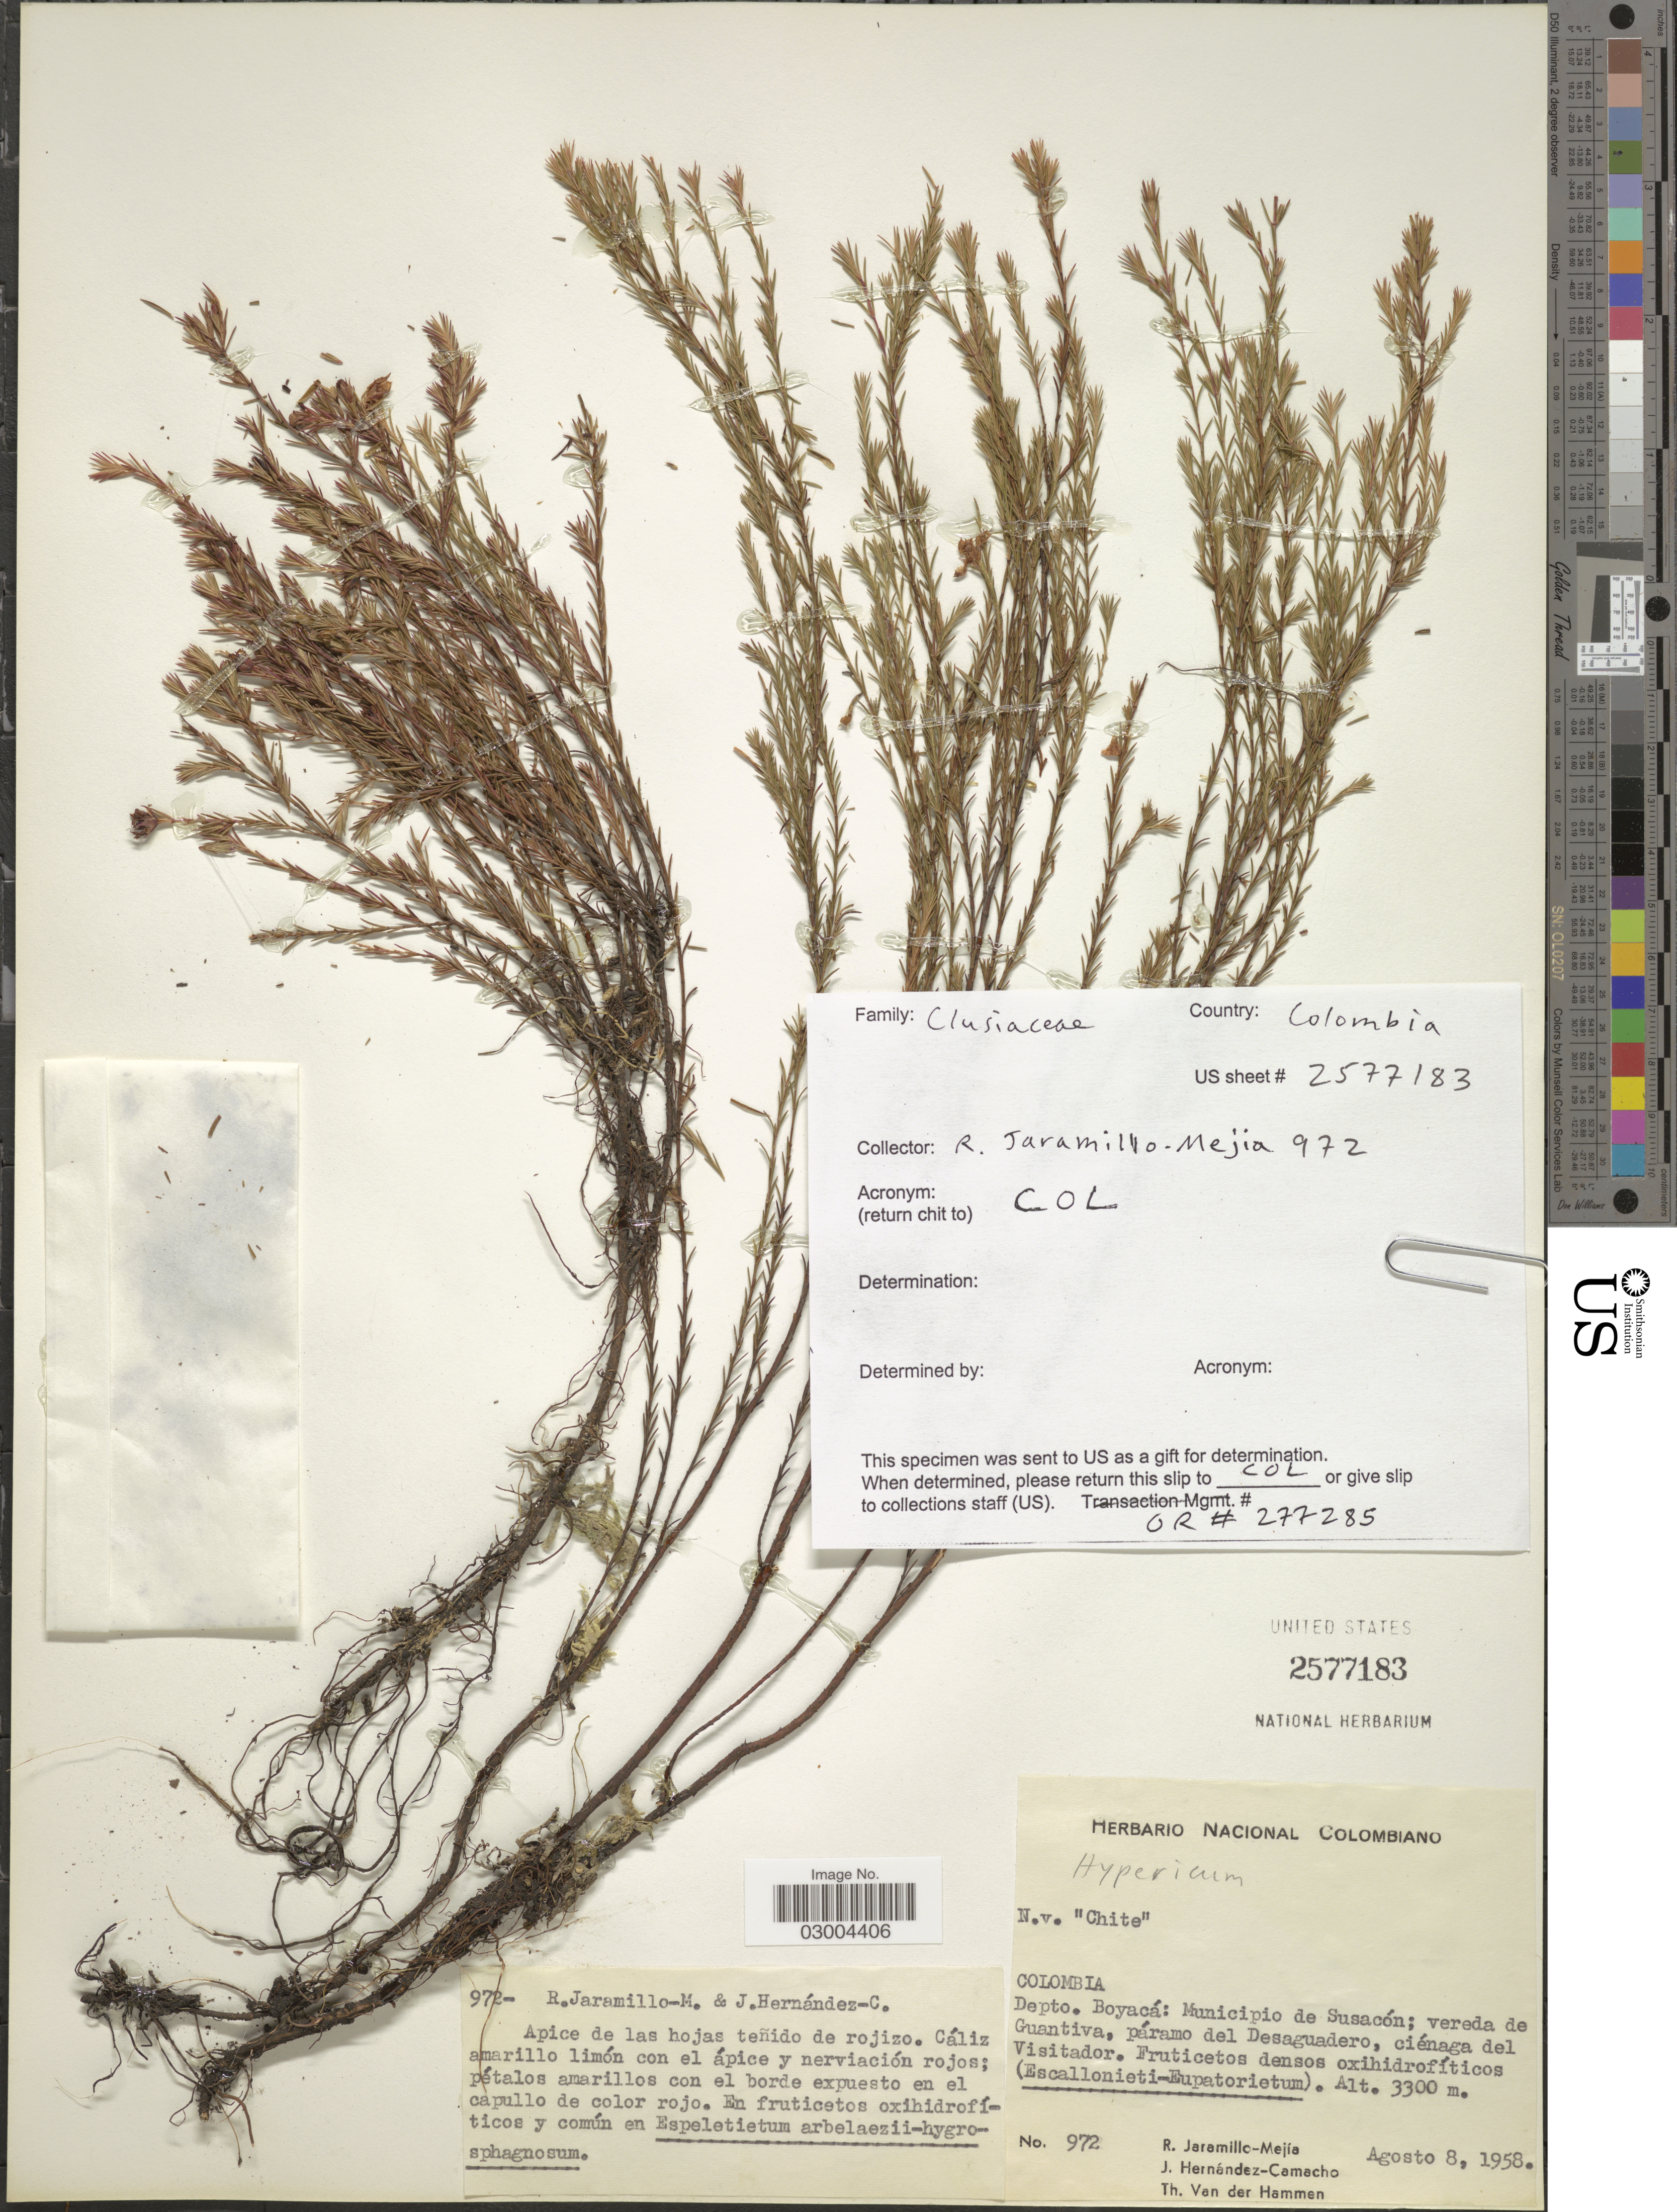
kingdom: Plantae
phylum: Tracheophyta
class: Magnoliopsida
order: Malpighiales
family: Hypericaceae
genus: Hypericum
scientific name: Hypericum sp.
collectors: R. Jaramillo M., J. Hernández-Camacho & T. Van der Hammen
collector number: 972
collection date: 1958-08-08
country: Colombia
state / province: Boyacá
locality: Depto. Boyacá: Municipio de Susacón; vereda de Guantiva, páramo de Desaguadero, ciénaga del Visitador.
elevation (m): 3300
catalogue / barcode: US 2577183